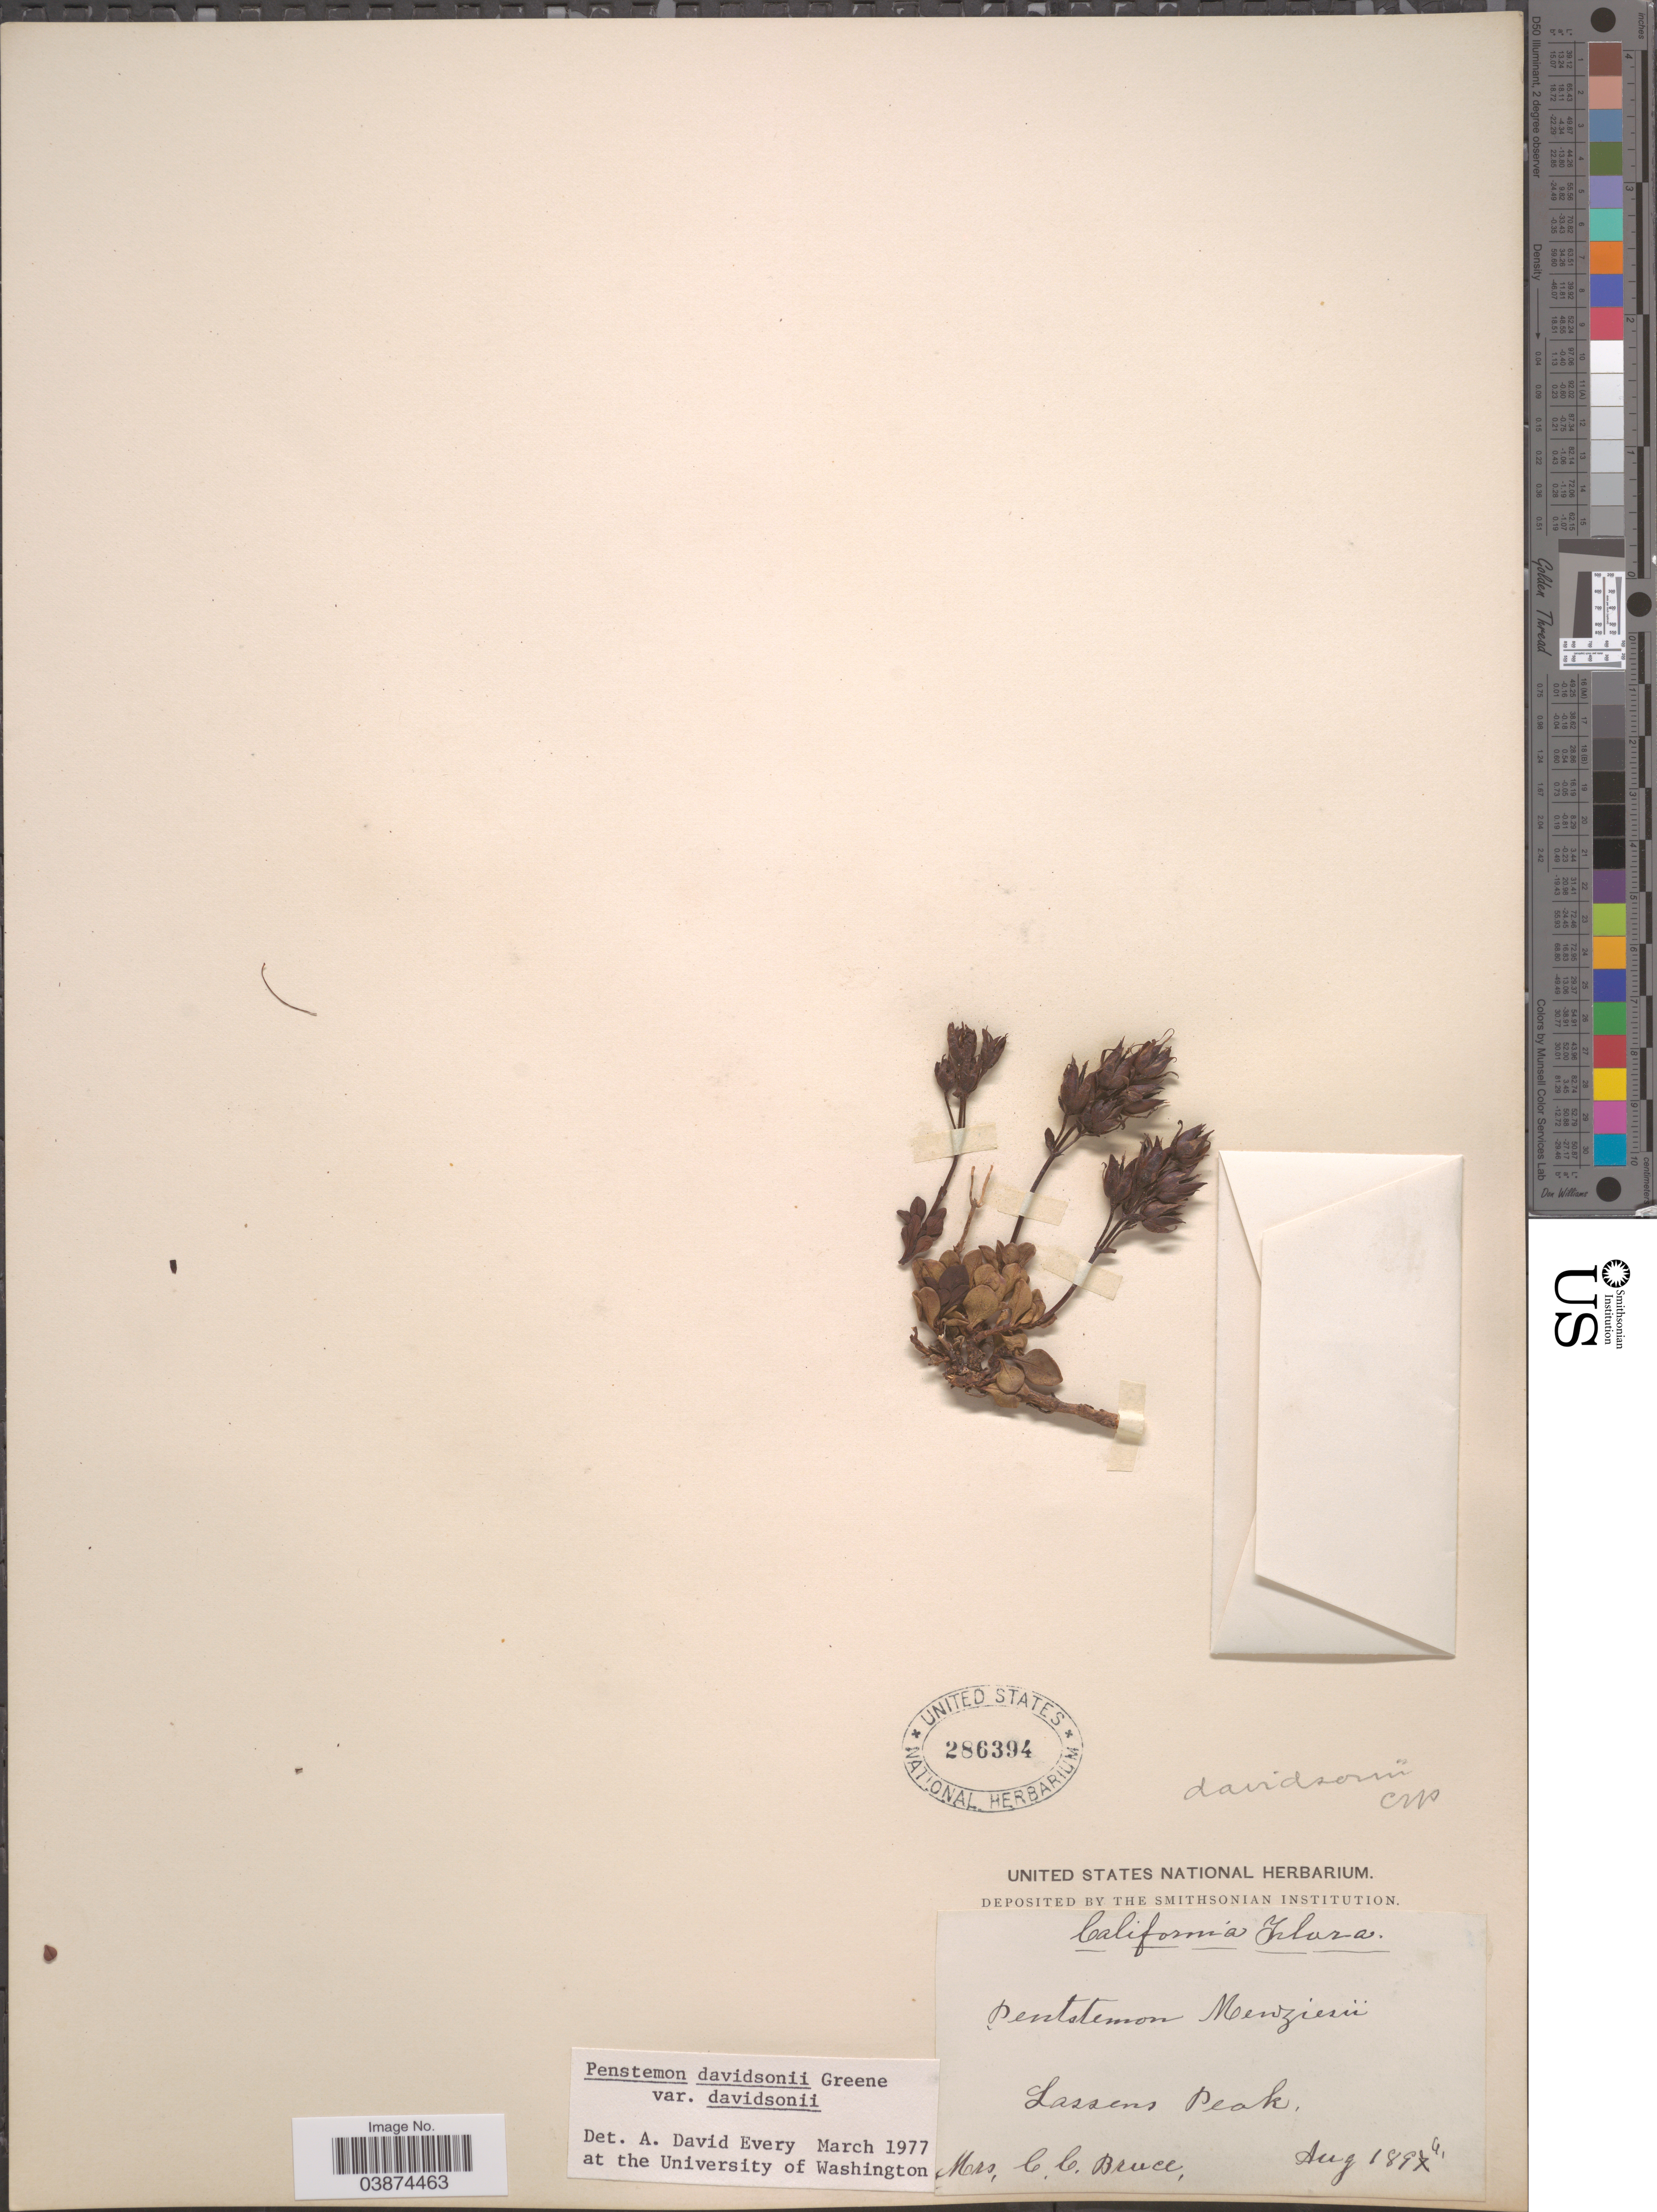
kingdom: Plantae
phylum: Tracheophyta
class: Magnoliopsida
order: Lamiales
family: Plantaginaceae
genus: Penstemon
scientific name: Penstemon davidsonii var. davidsonii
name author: Greene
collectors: C. Bruce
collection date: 1894-08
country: United States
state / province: California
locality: Lassens Peak.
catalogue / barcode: US 286394